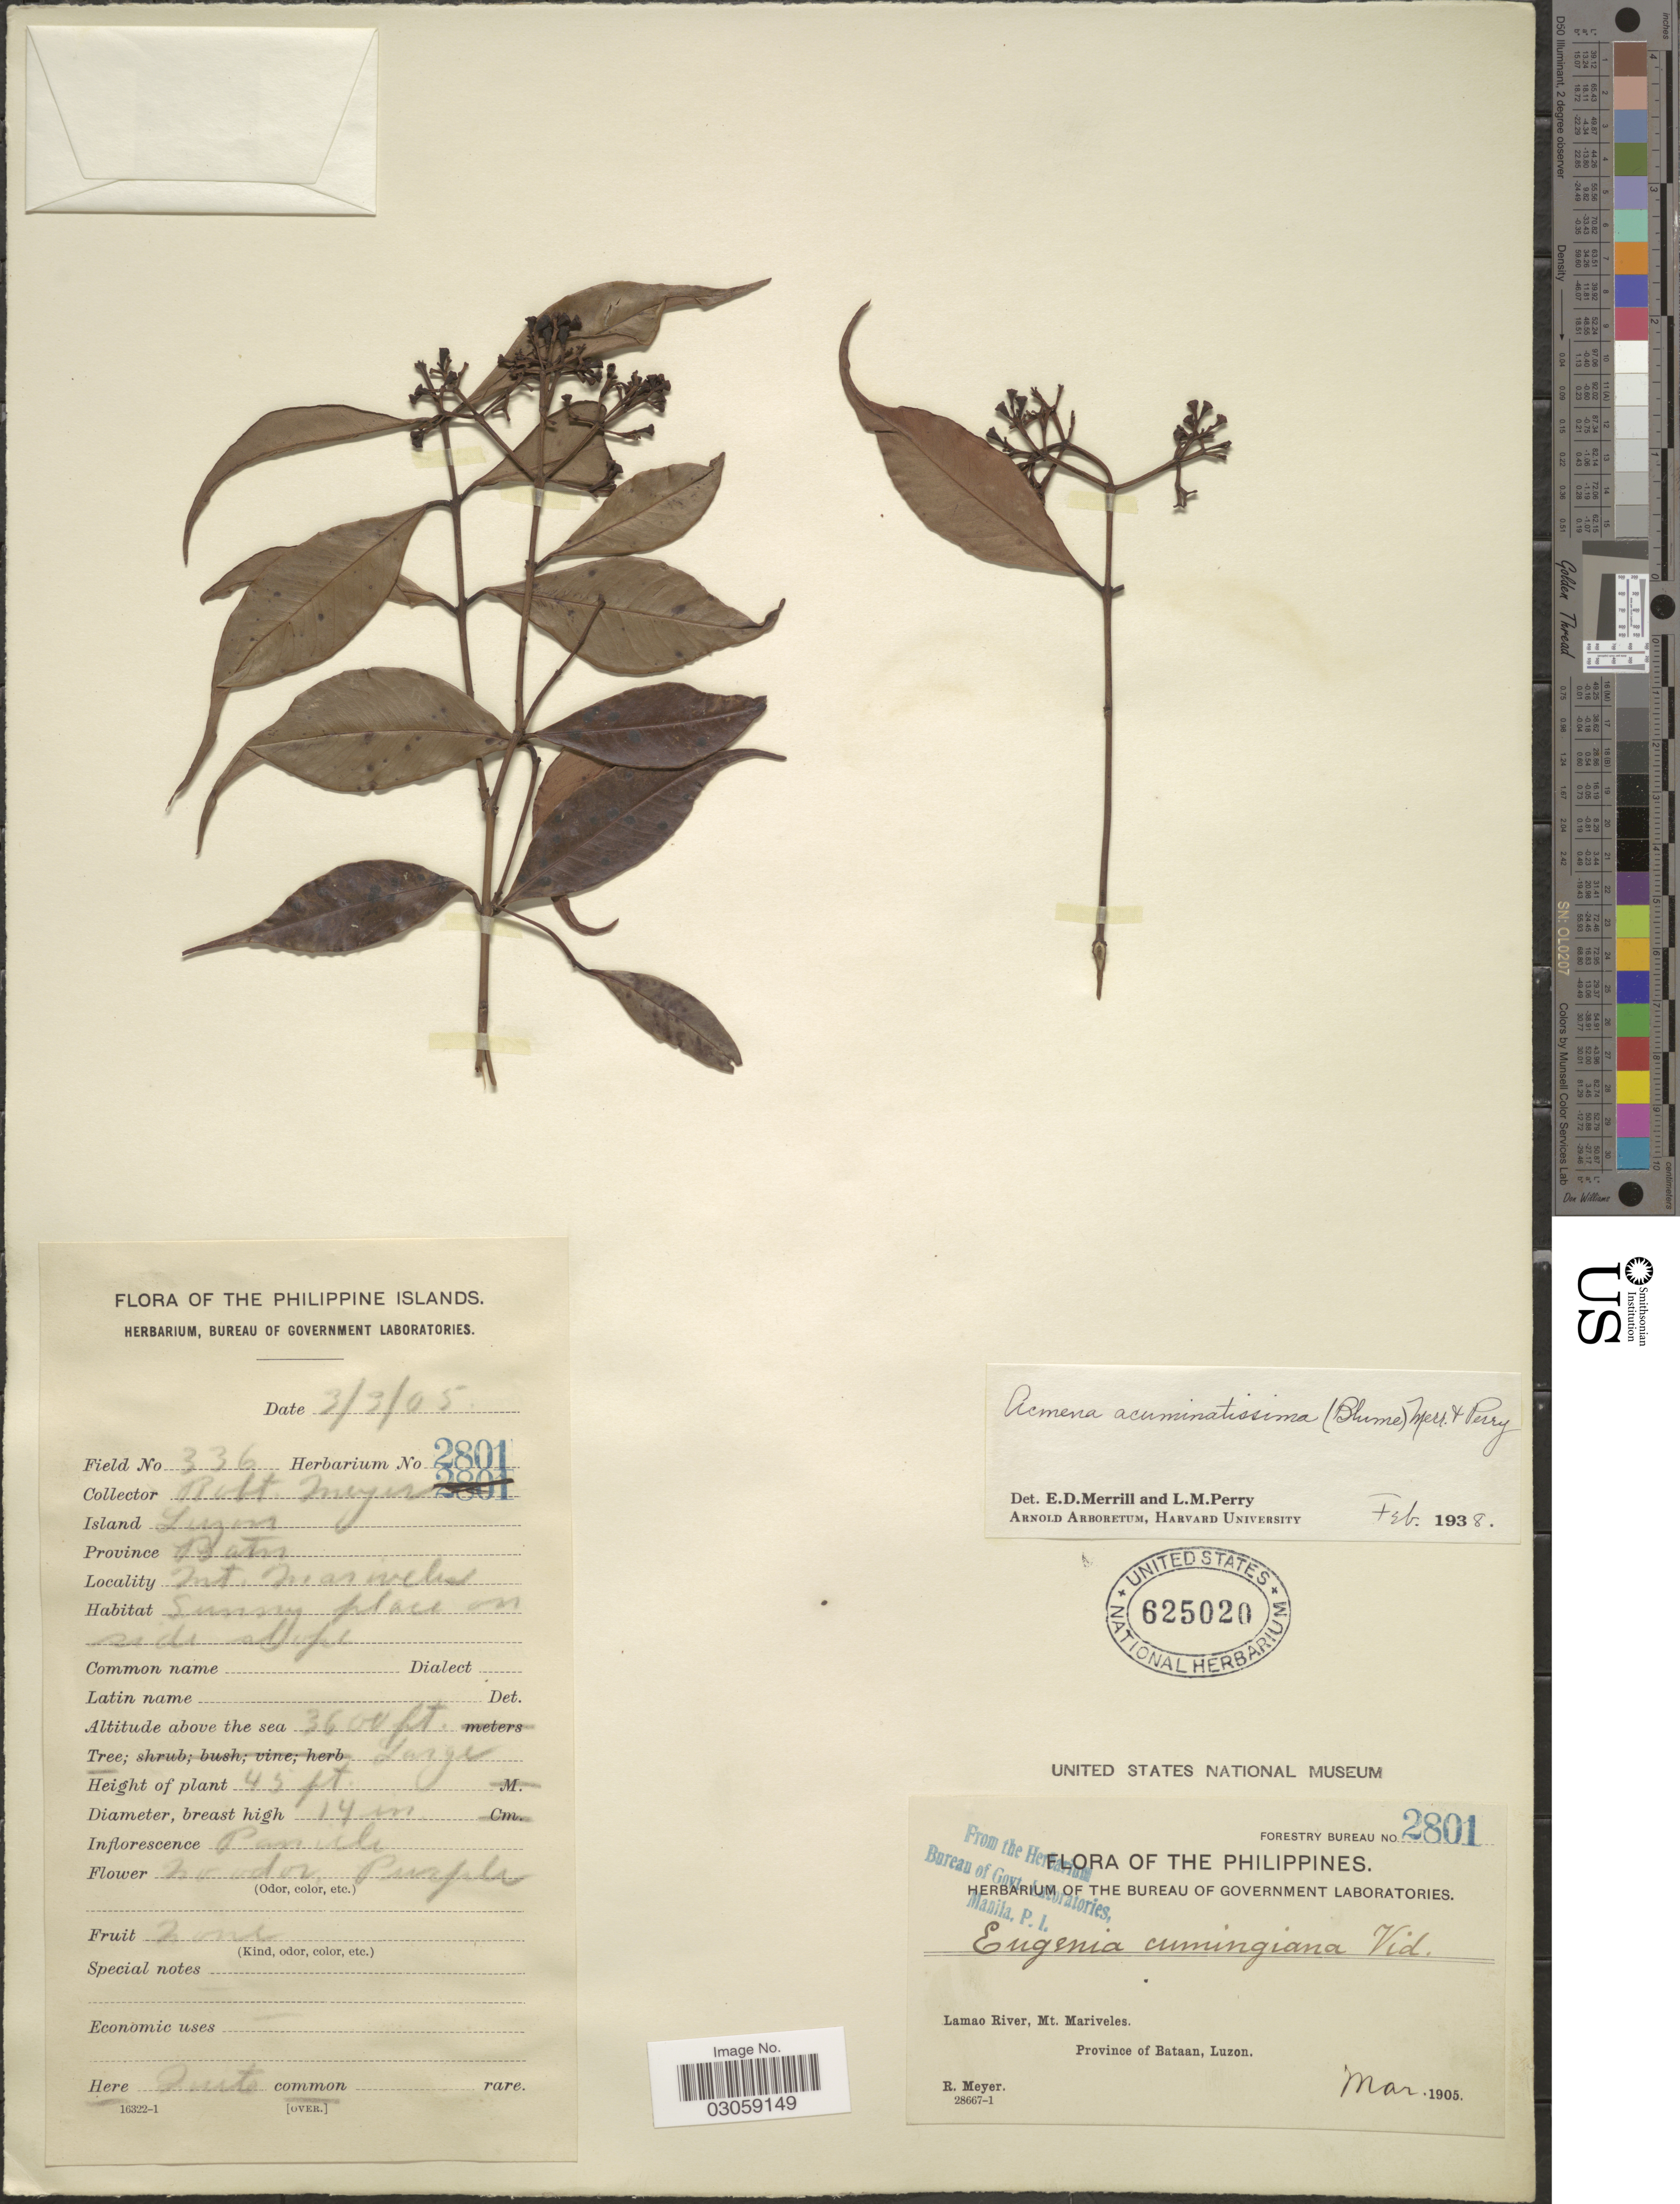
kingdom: Plantae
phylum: Tracheophyta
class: Magnoliopsida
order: Myrtales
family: Myrtaceae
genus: Syzygium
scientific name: Syzygium acuminatissimum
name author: (Blume) DC.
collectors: R. Meyer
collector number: Forestry Bureau 2801/336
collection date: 1905-03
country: Philippines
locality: Lamao River, Mt. Mariveles. Province of Bataan, Island Luzon.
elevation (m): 1097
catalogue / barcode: US 625020